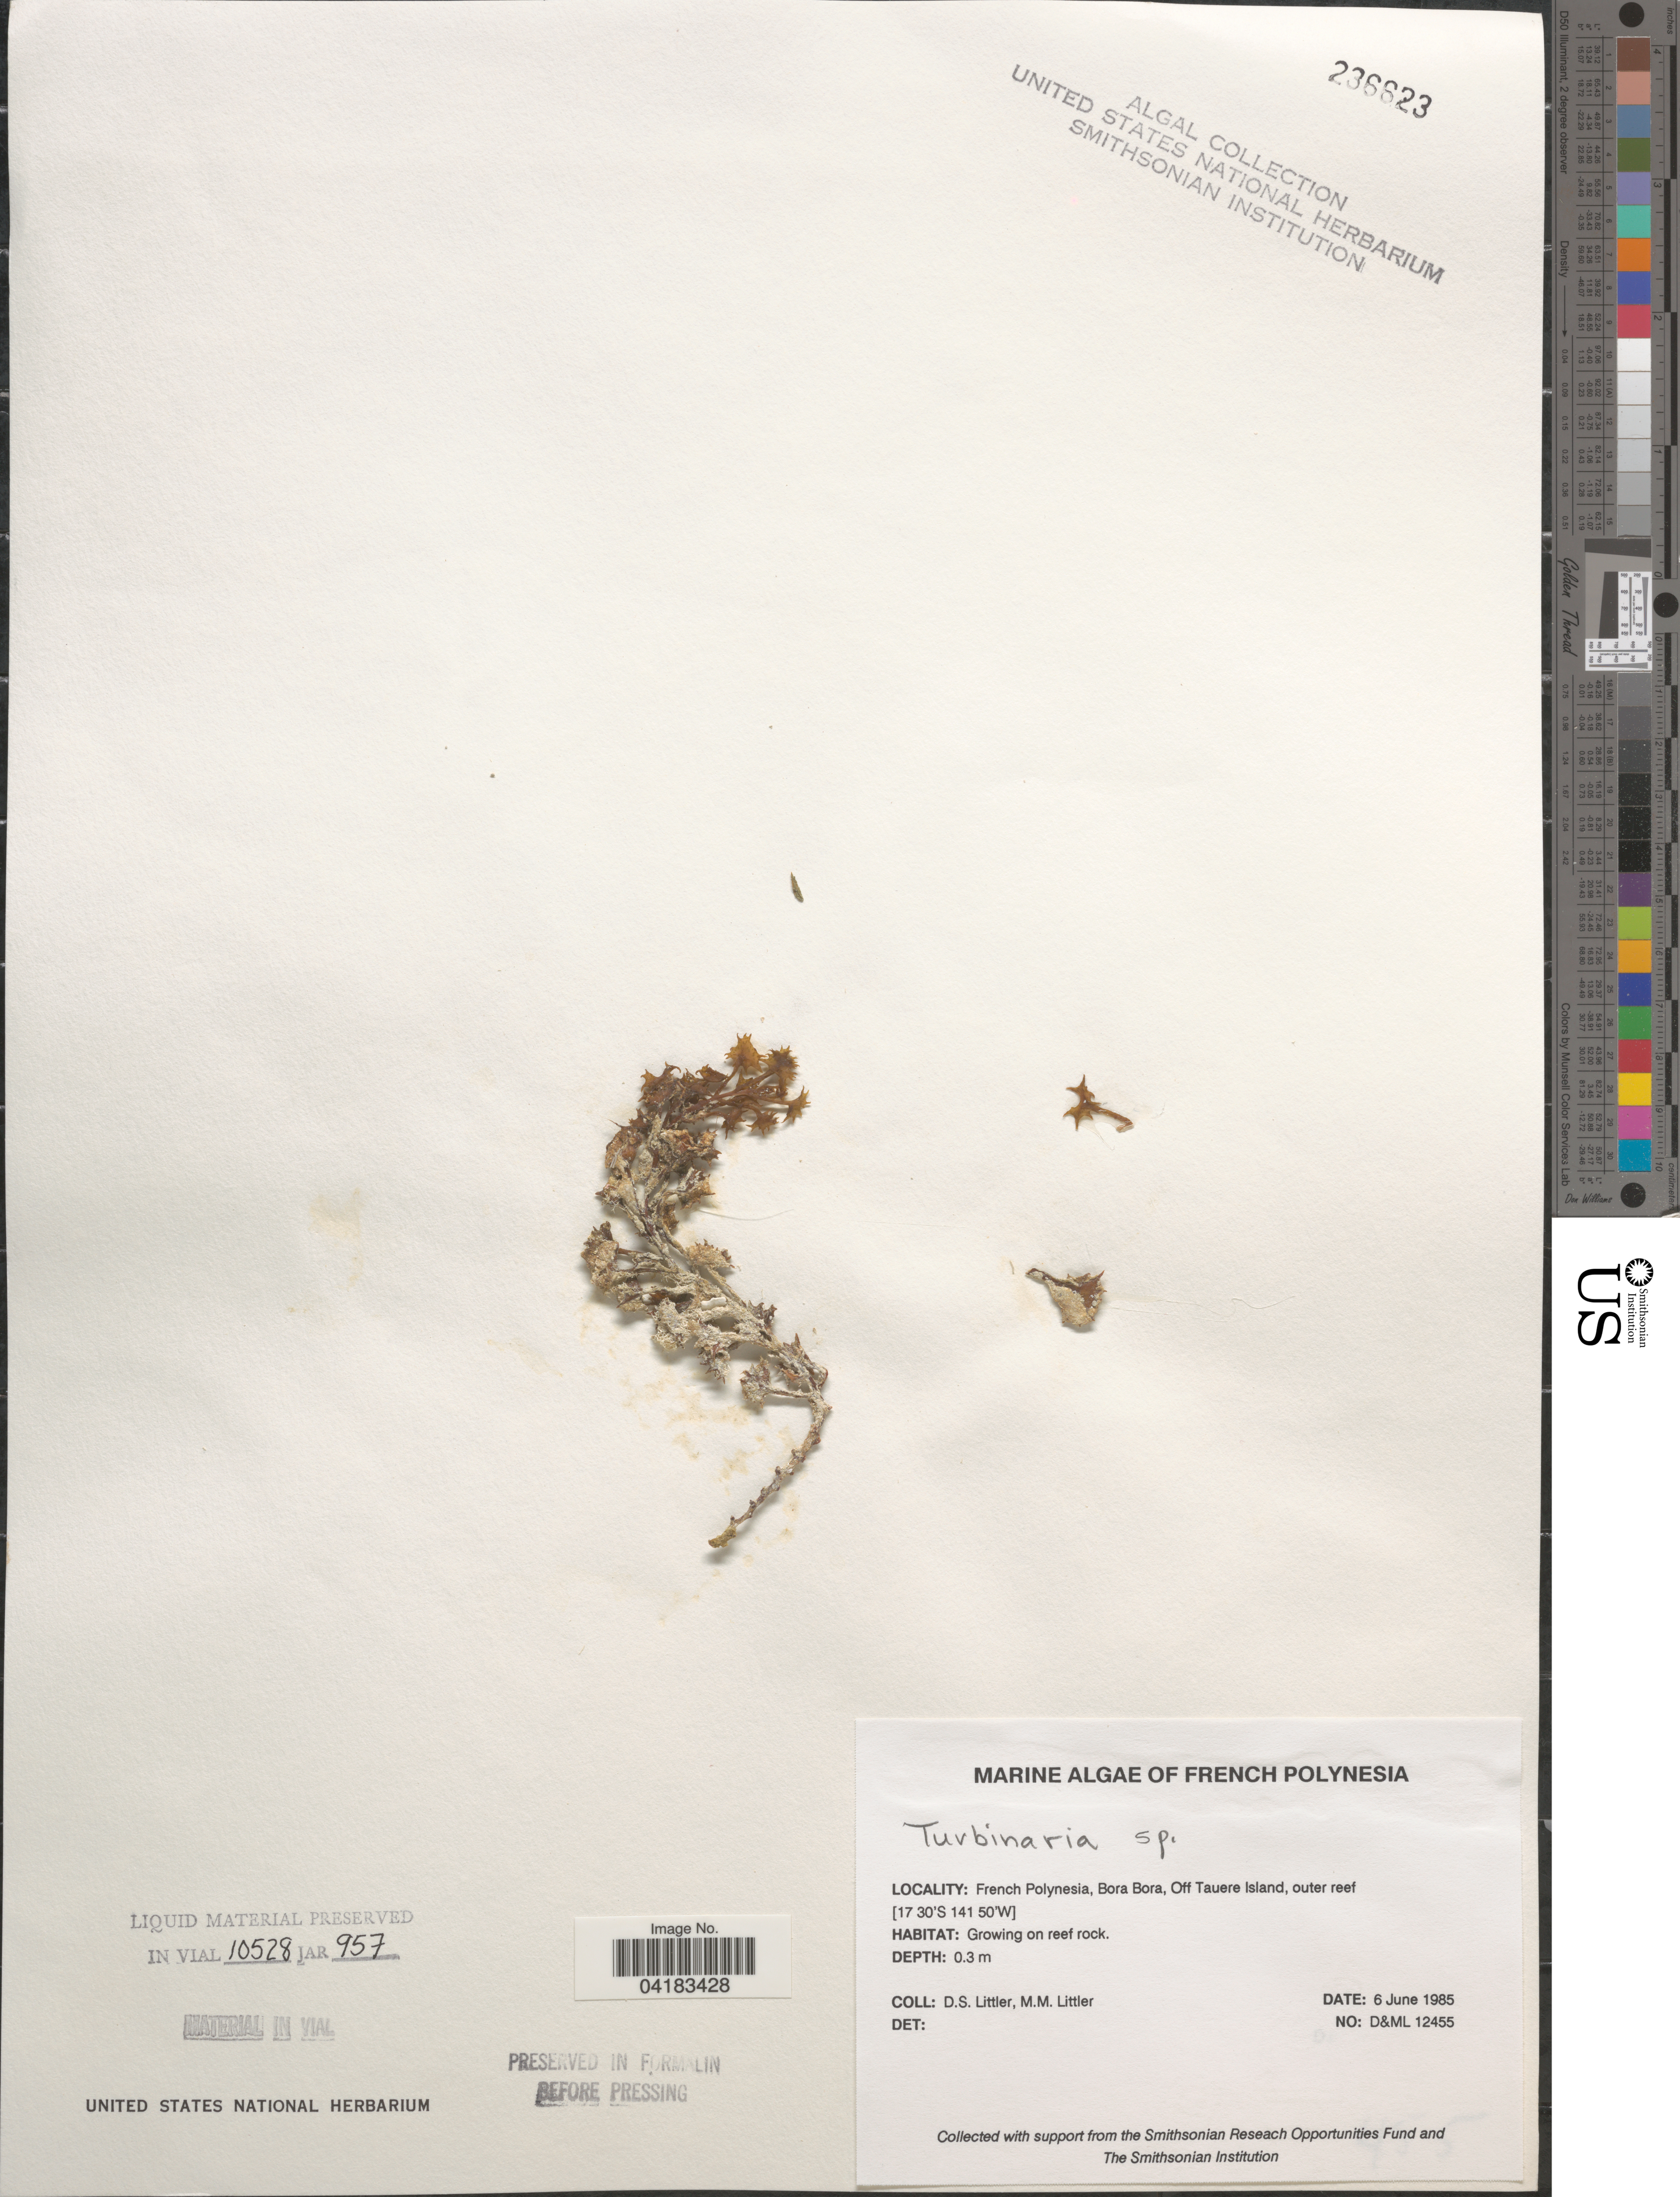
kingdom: Chromista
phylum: Ochrophyta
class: Phaeophyceae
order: Fucales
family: Sargassaceae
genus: Turbinaria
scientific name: Turbinaria sp.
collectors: D. S. Littler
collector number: D&ML12455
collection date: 1985-06-06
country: French Polynesia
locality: Bora Bora, Off Tauere Island, outer reef.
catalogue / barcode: US 236623